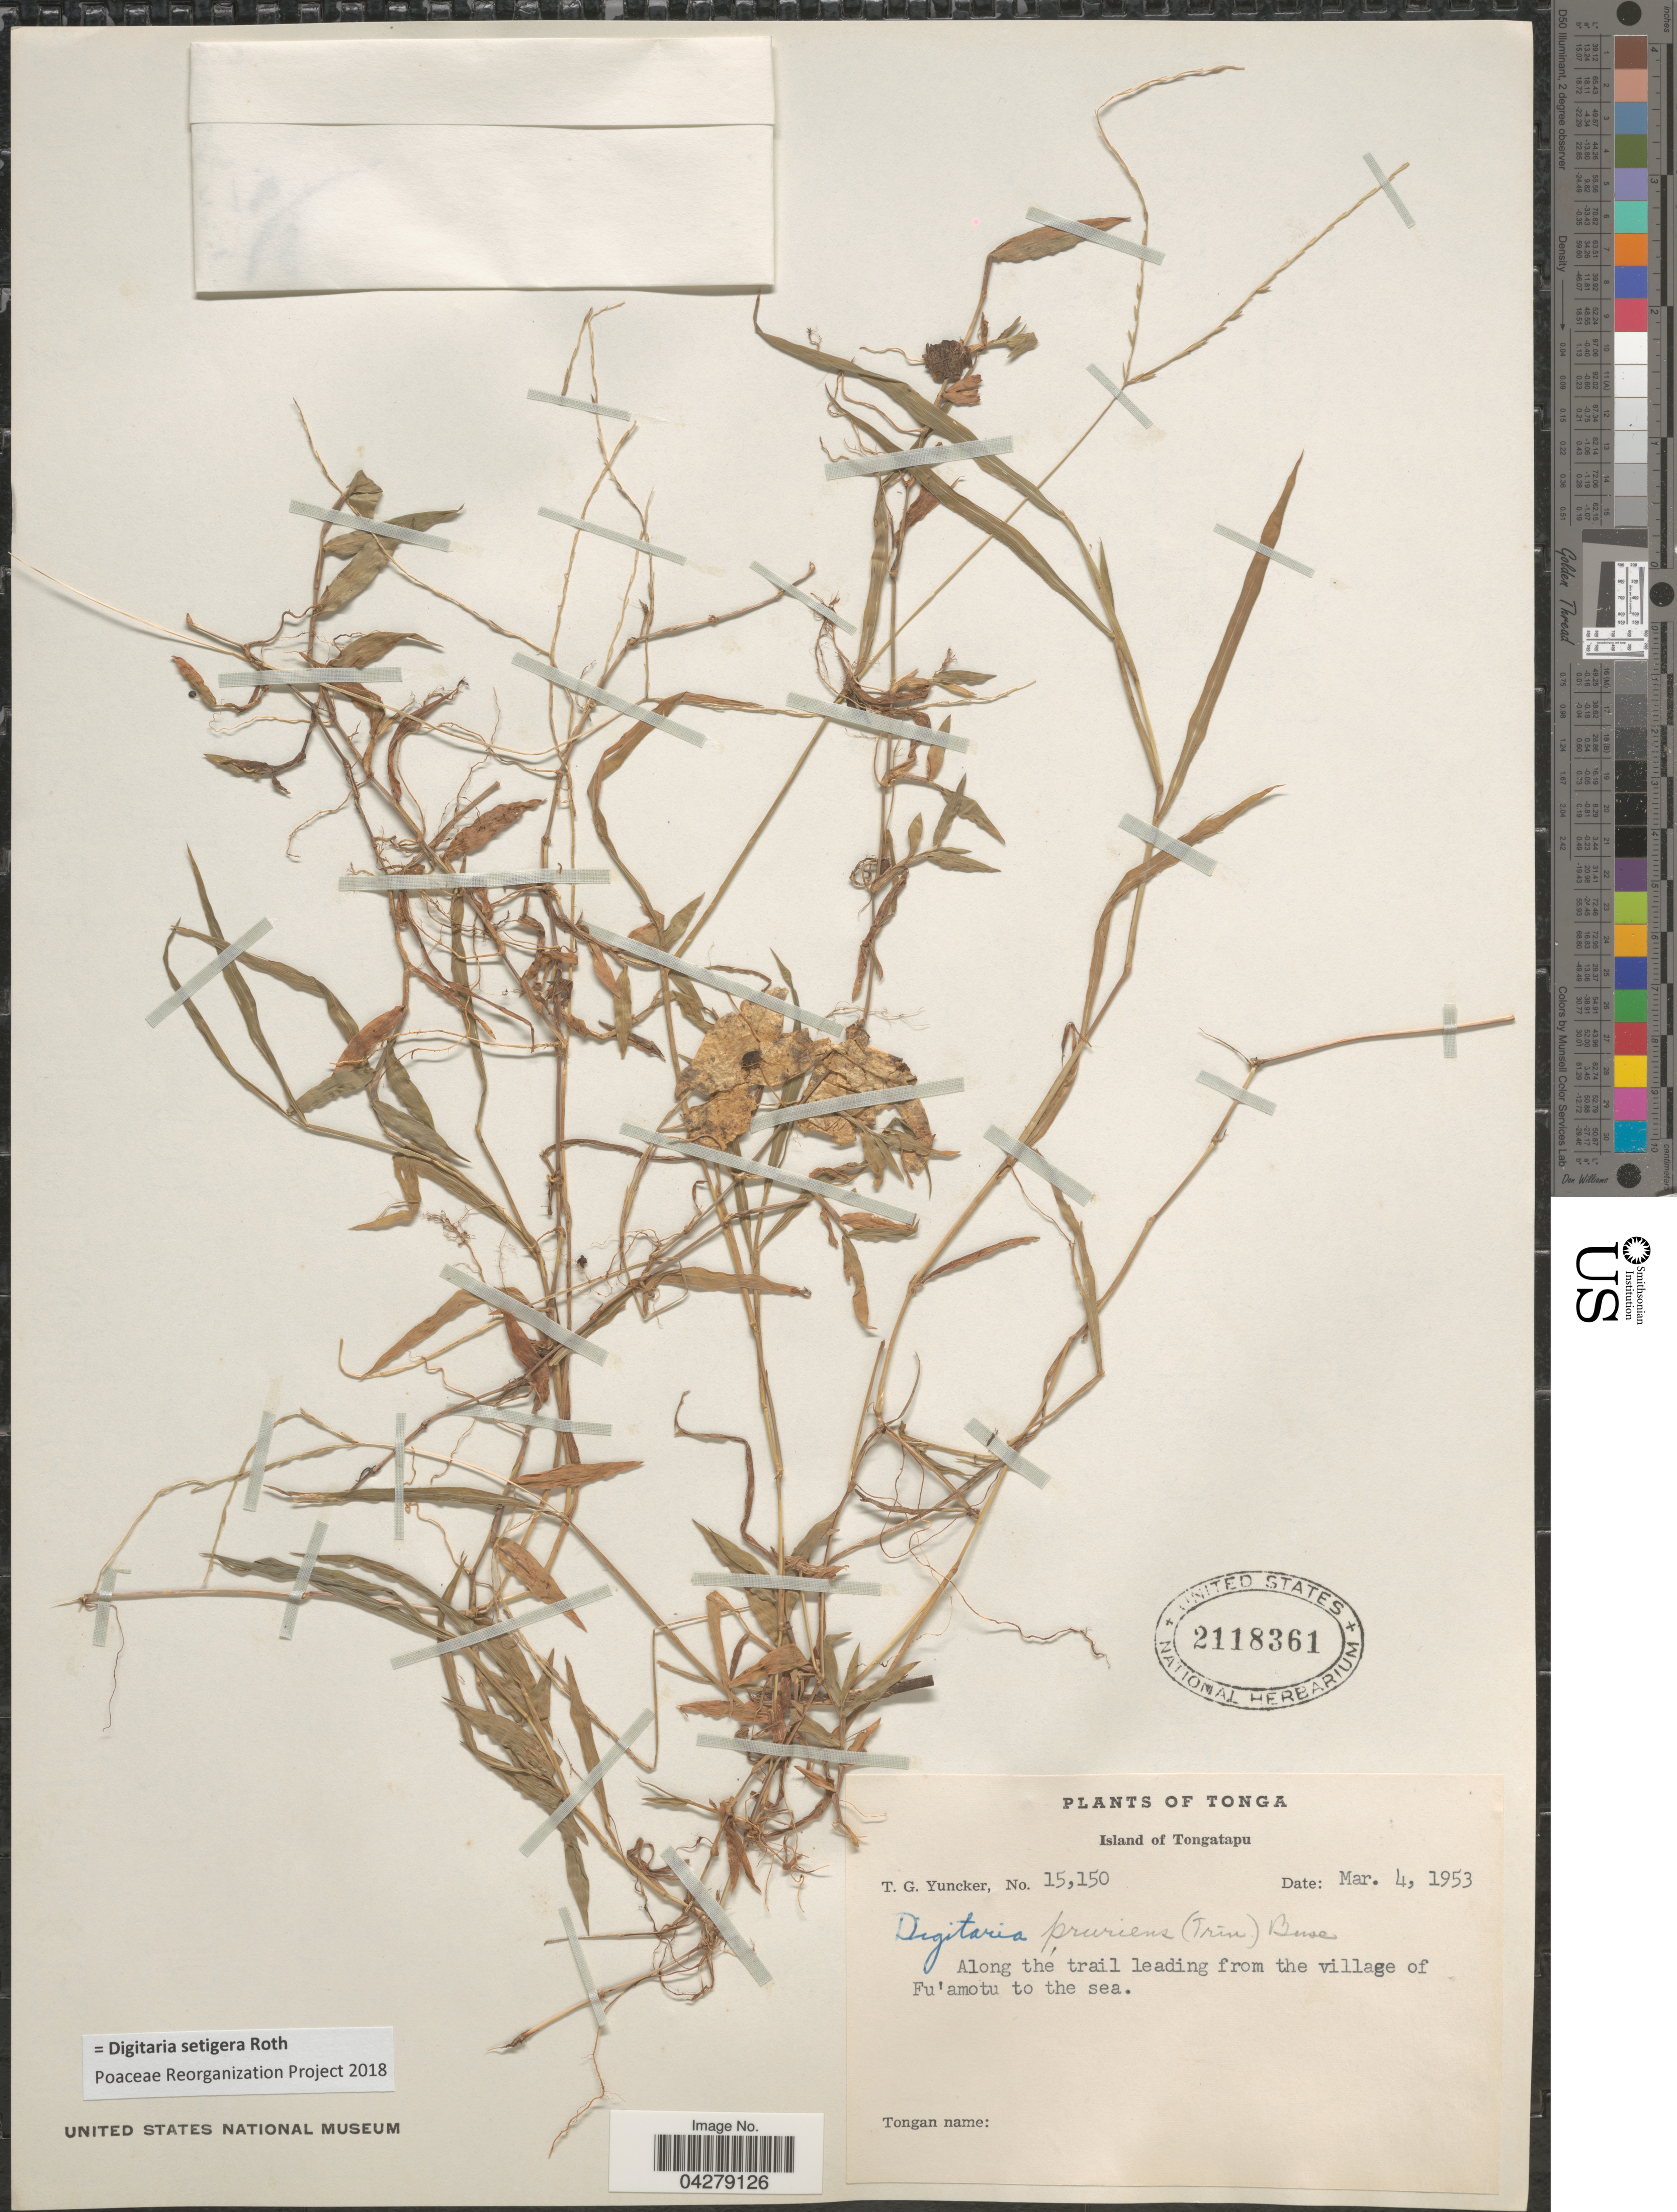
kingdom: Plantae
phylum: Tracheophyta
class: Liliopsida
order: Poales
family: Poaceae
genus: Digitaria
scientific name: Digitaria setigera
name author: Roth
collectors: T. G. Yuncker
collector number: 15150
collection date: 1953-03-04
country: Tonga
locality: Island of Tongatapu. Along the trail leading from the village of Fu'amotu to the sea.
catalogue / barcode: US 2118361